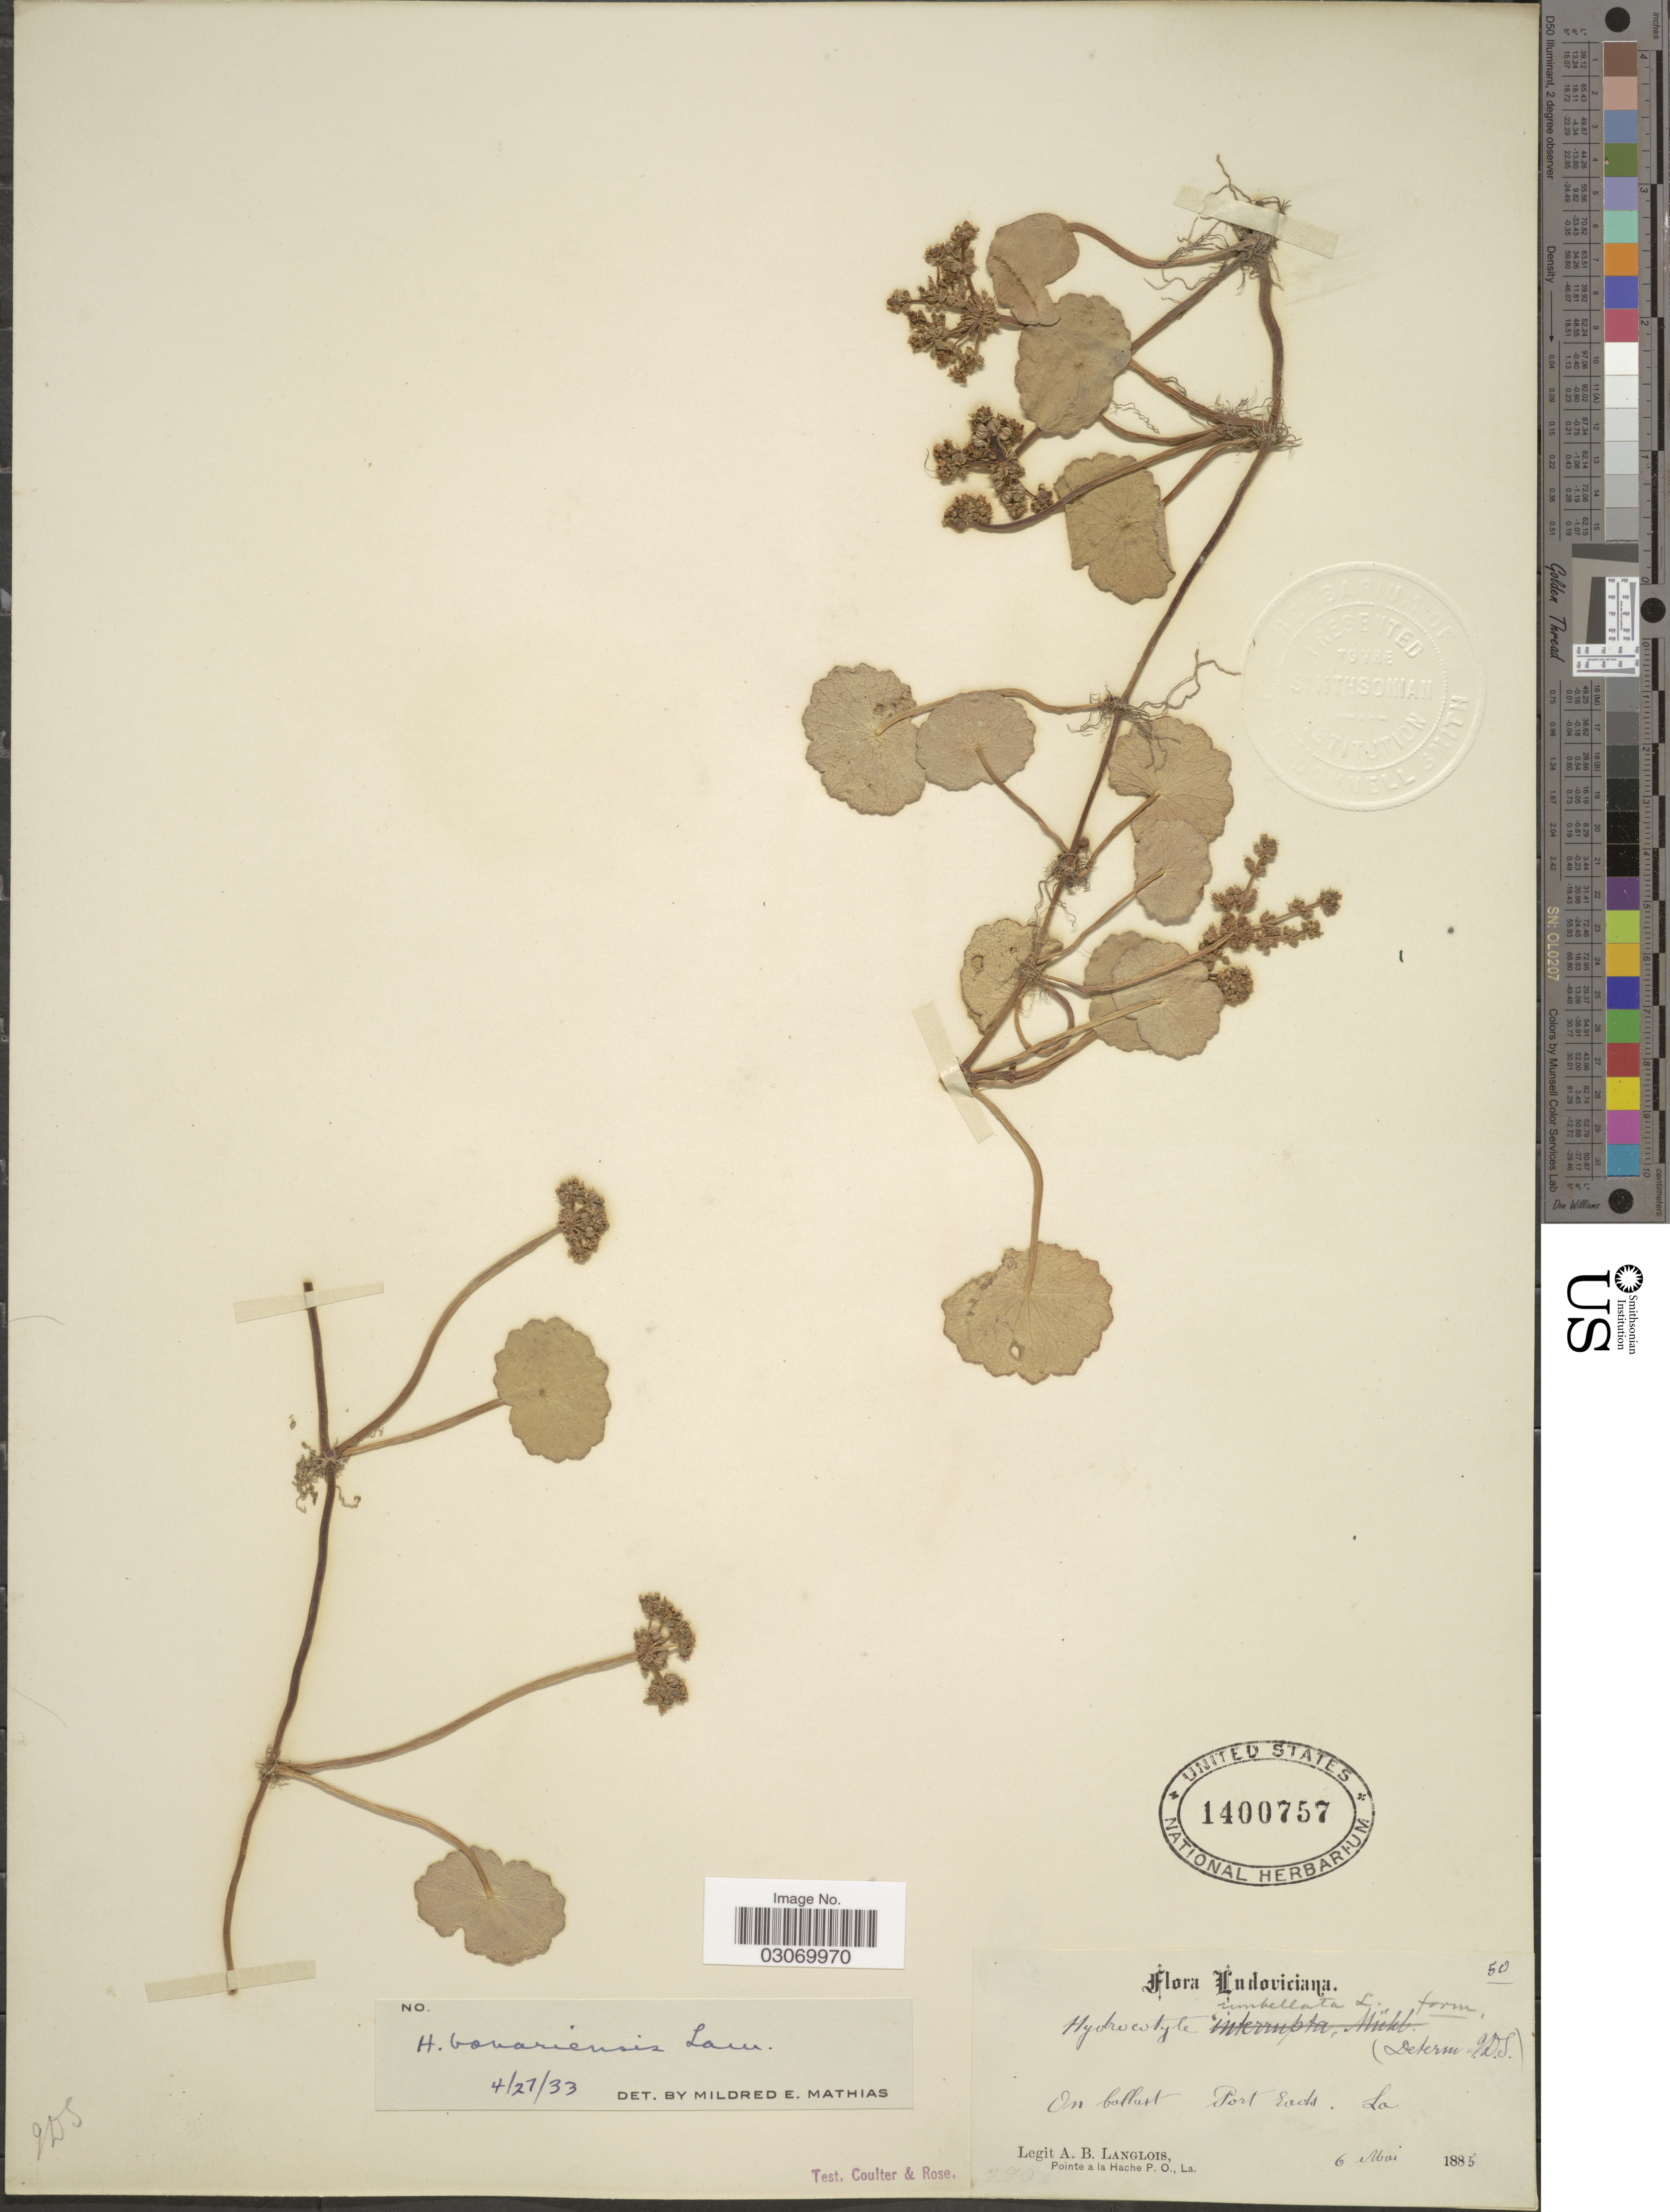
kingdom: Plantae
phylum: Tracheophyta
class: Magnoliopsida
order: Apiales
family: Araliaceae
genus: Hydrocotyle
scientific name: Hydrocotyle bonariensis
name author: Lam.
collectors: A. Langlois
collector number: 50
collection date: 1885-05-06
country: United States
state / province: Louisiana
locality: On ballast, Port Eads.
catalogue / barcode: US 1400757